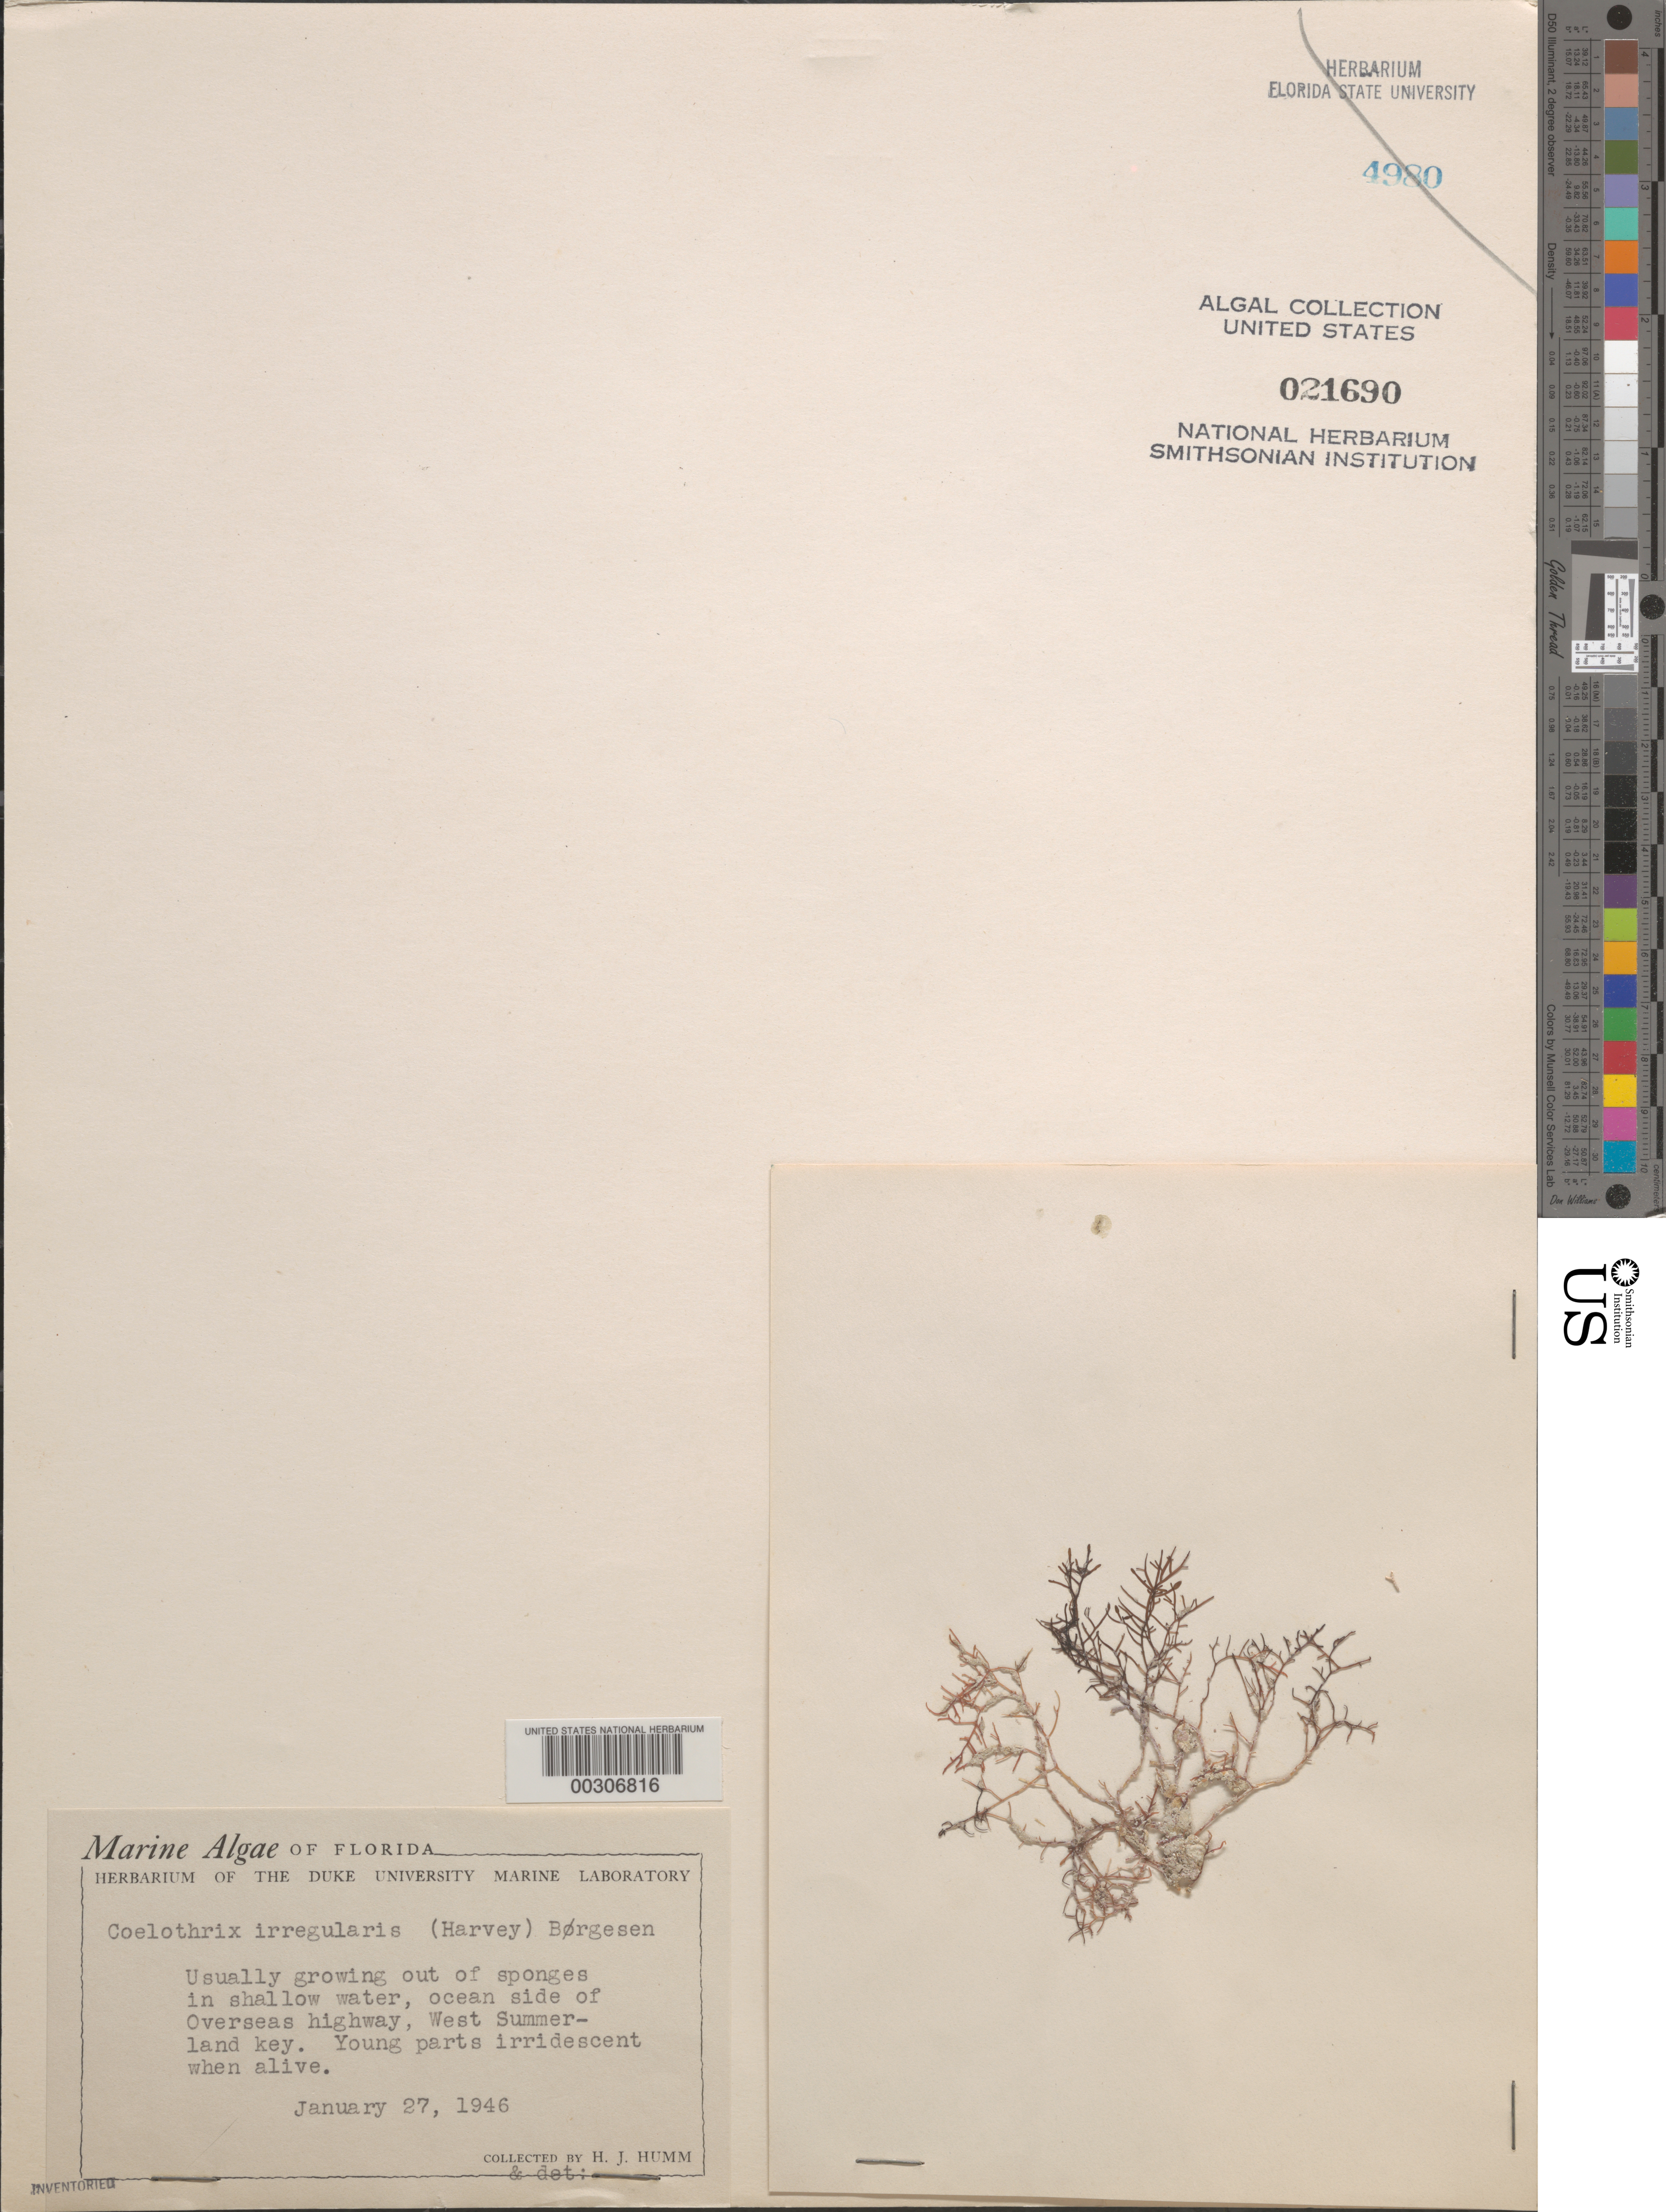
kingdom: Plantae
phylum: Rhodophyta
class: Florideophyceae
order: Rhodymeniales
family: Champiaceae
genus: Coelothrix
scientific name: Coelothrix irregularis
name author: (Harv.) Børgesen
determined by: Humm, Harold J.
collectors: H. J. Humm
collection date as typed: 27 Jan 1946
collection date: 1946-01-27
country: United States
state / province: Florida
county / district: Monroe County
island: West Summerland Key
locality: Overseas Highway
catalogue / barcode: US 21690